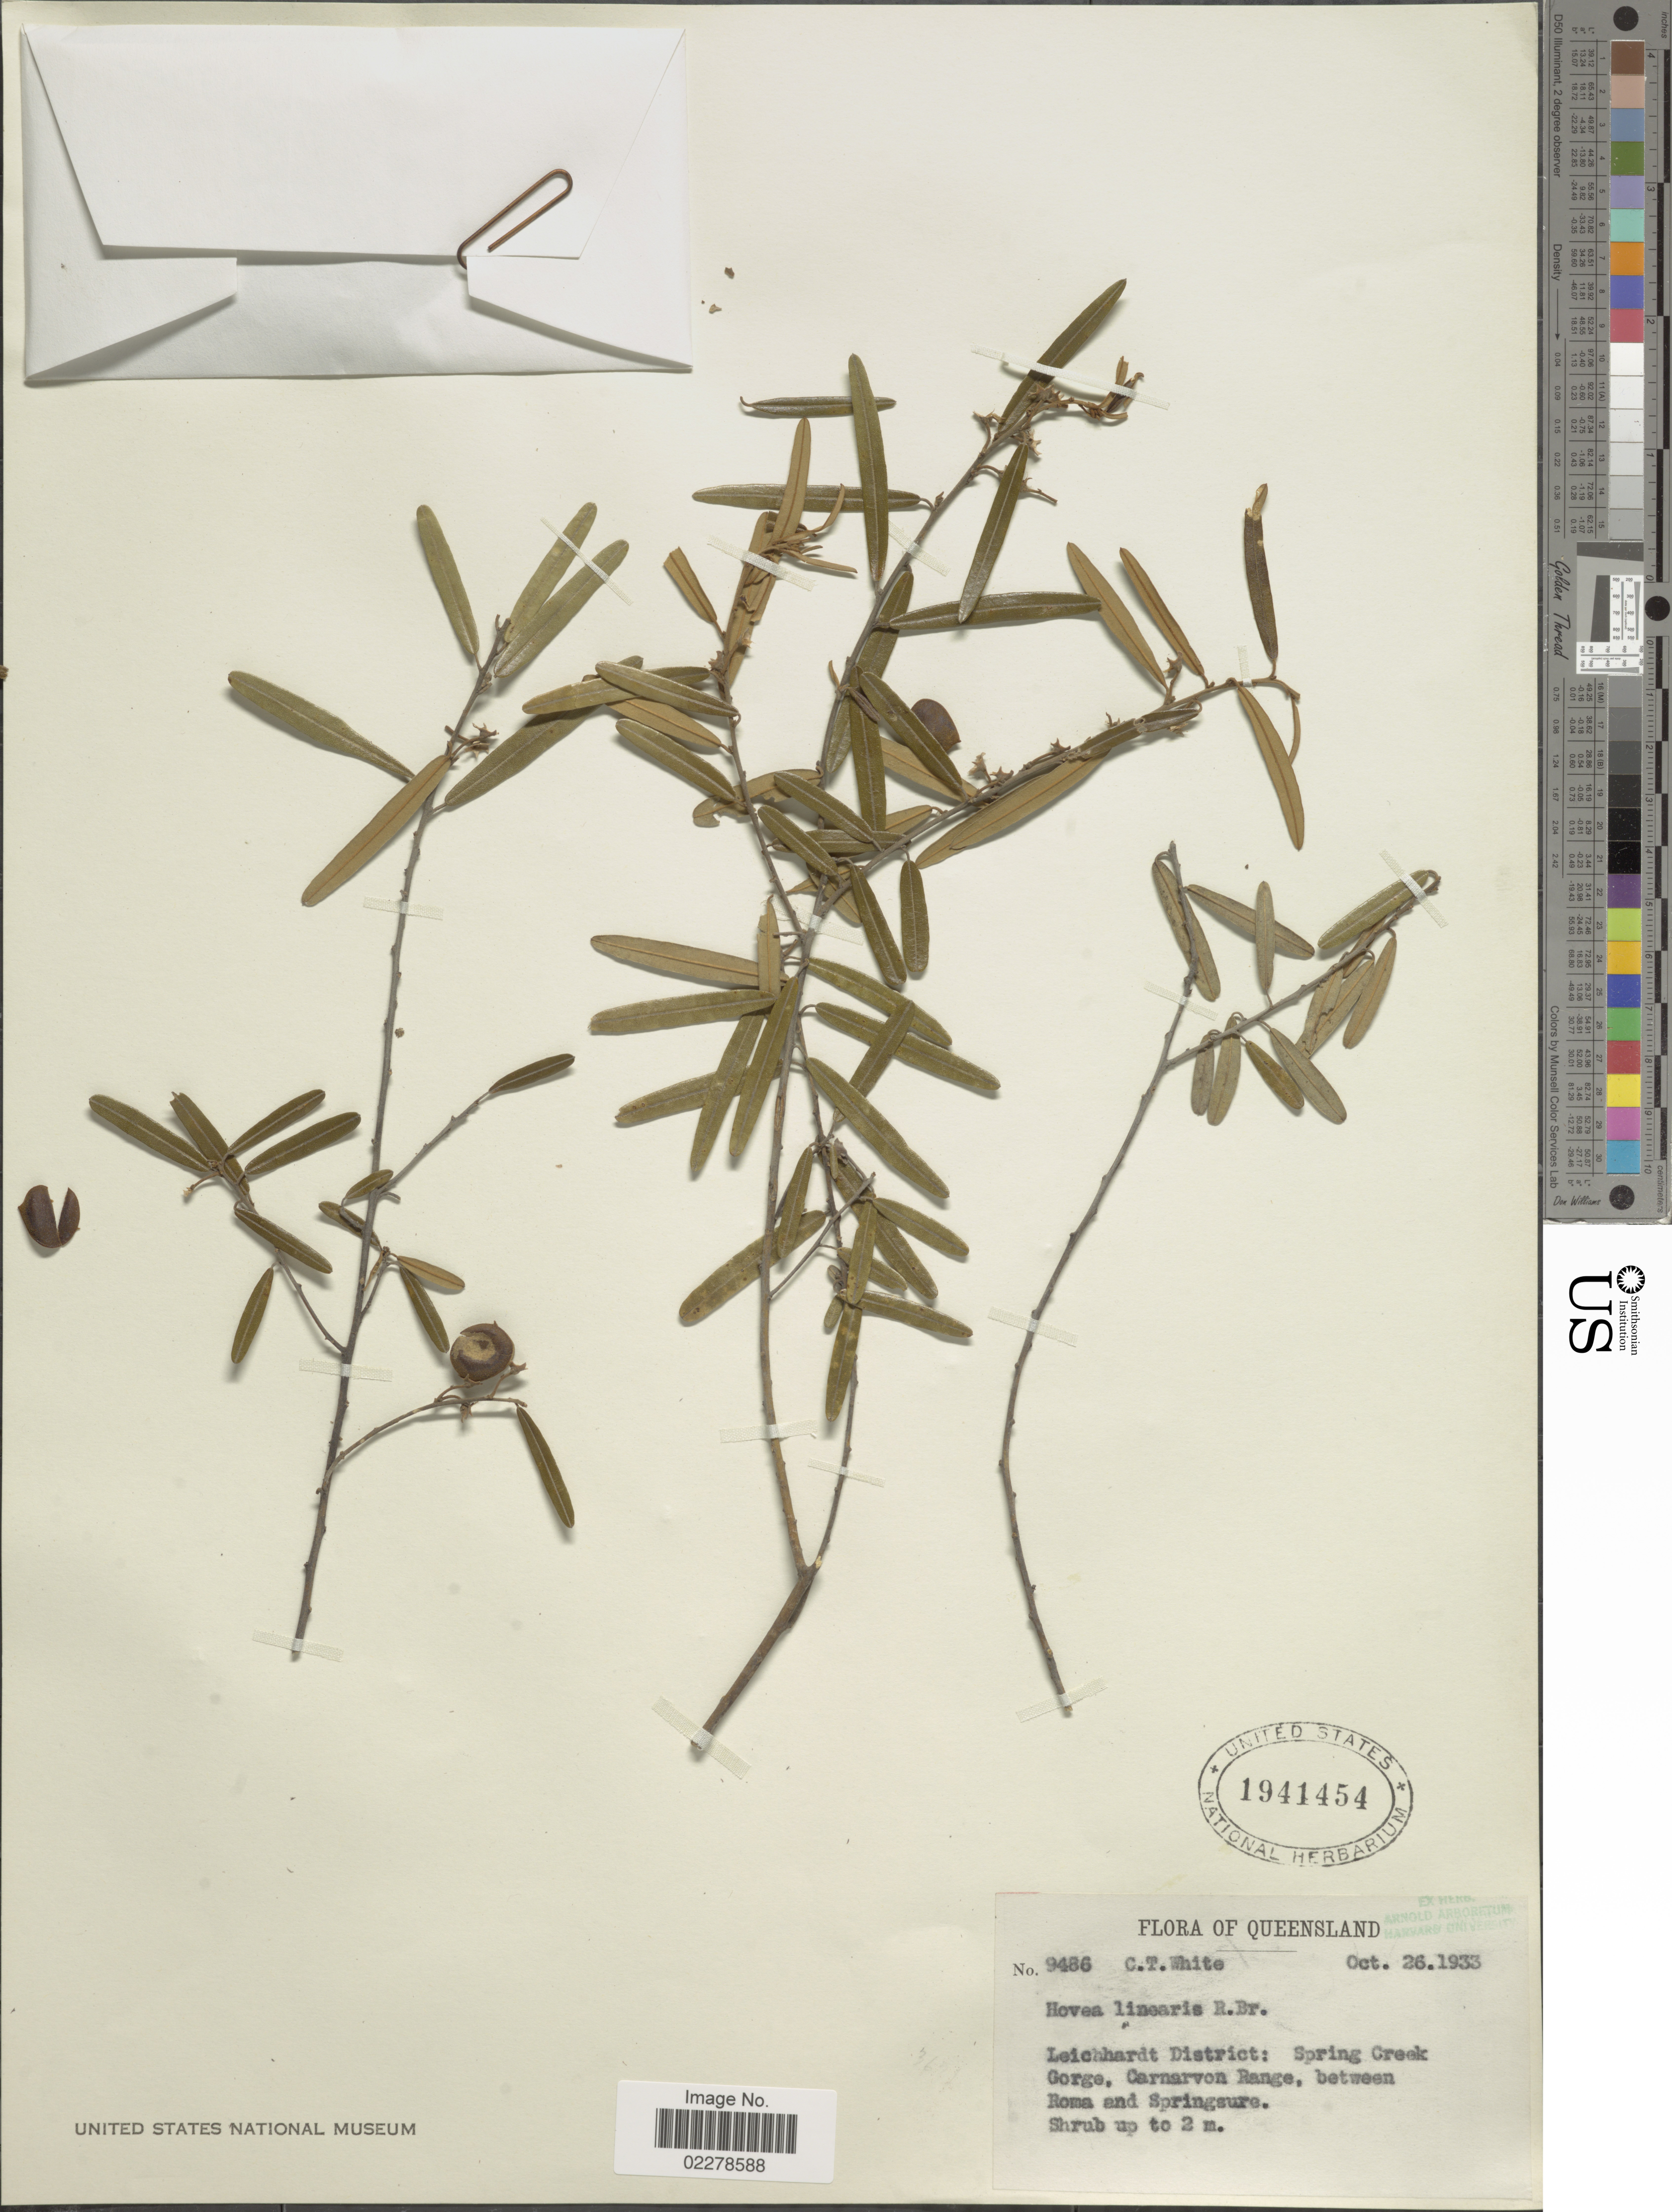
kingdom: Plantae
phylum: Tracheophyta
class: Magnoliopsida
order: Fabales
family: Fabaceae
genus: Hovea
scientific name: Hovea linearis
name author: R. Br.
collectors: C. T. White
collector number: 9486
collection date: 1993-10-26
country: Australia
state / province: Queensland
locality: Leichhardt District: Spring Creek. Gorge, Carnarvon Range, between Roma and Springsure.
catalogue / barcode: US 1941454